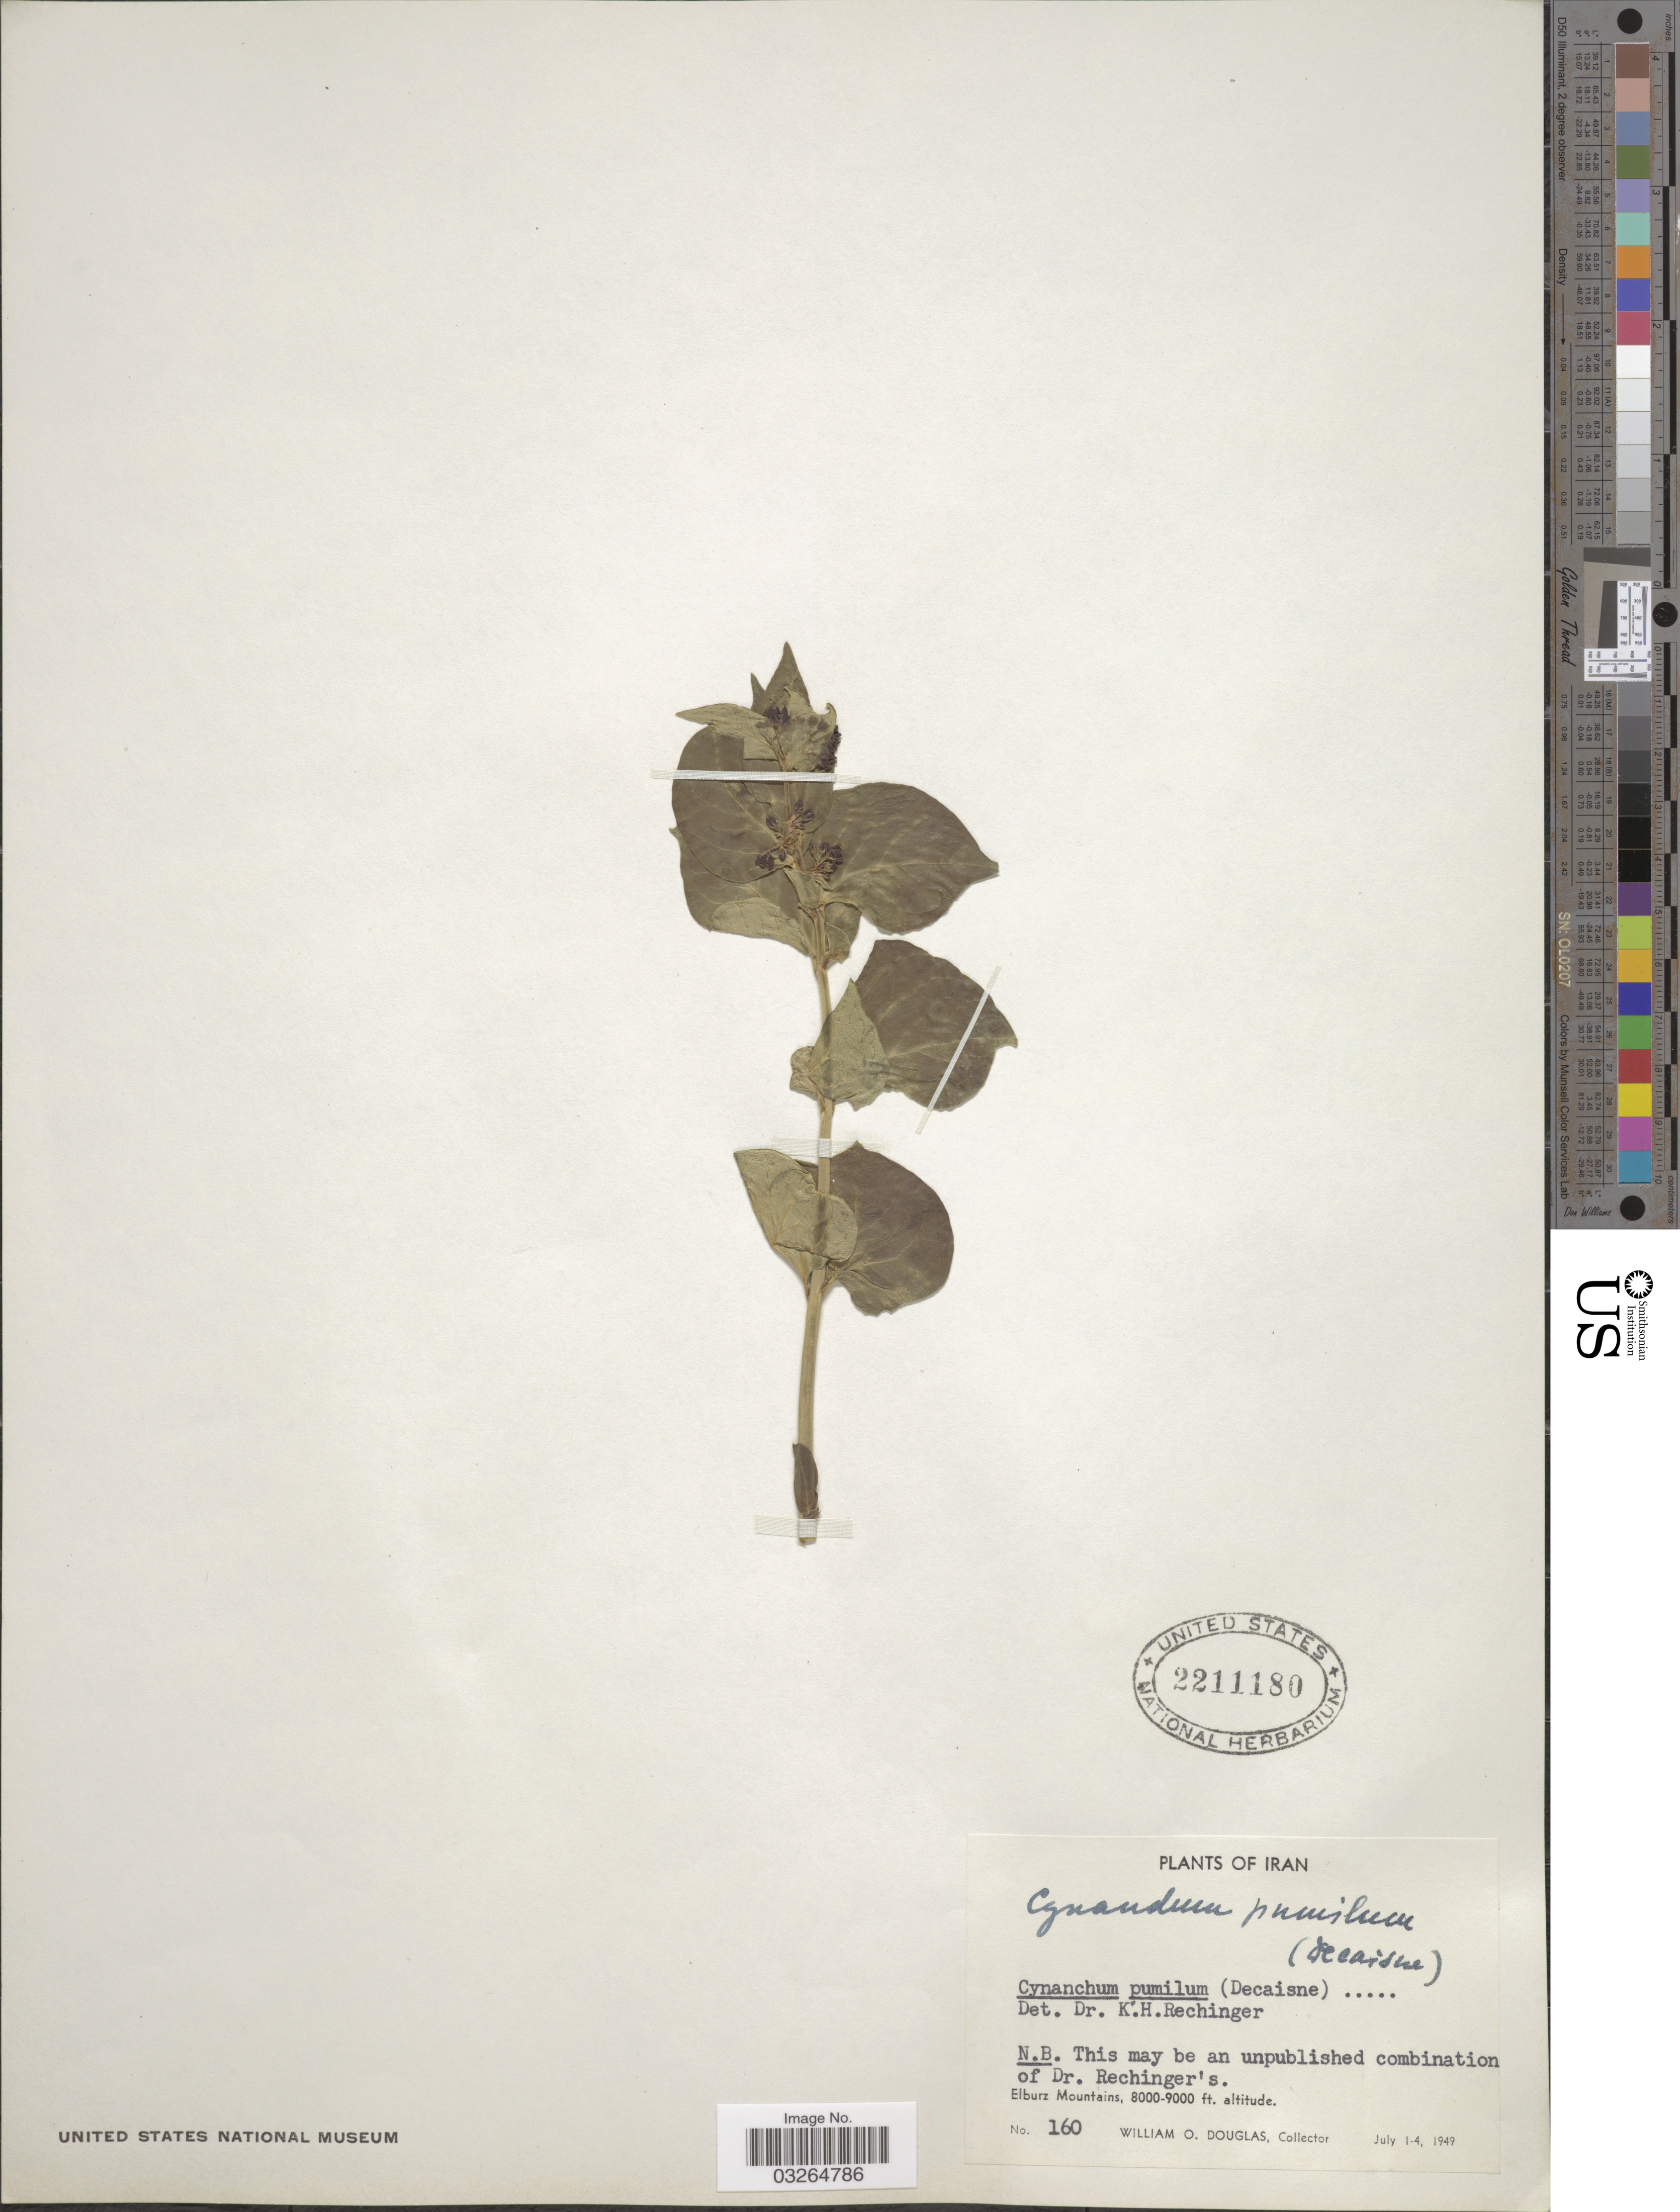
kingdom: Plantae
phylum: Tracheophyta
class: Magnoliopsida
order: Gentianales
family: Apocynaceae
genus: Cynanchum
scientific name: Cynanchum pumilum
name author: (Decne.) Bornm.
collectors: W. Douglas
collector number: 160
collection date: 1949-07-01/1949-07-04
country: Iran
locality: Elburz Mountains.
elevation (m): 2438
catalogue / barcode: US 2211180